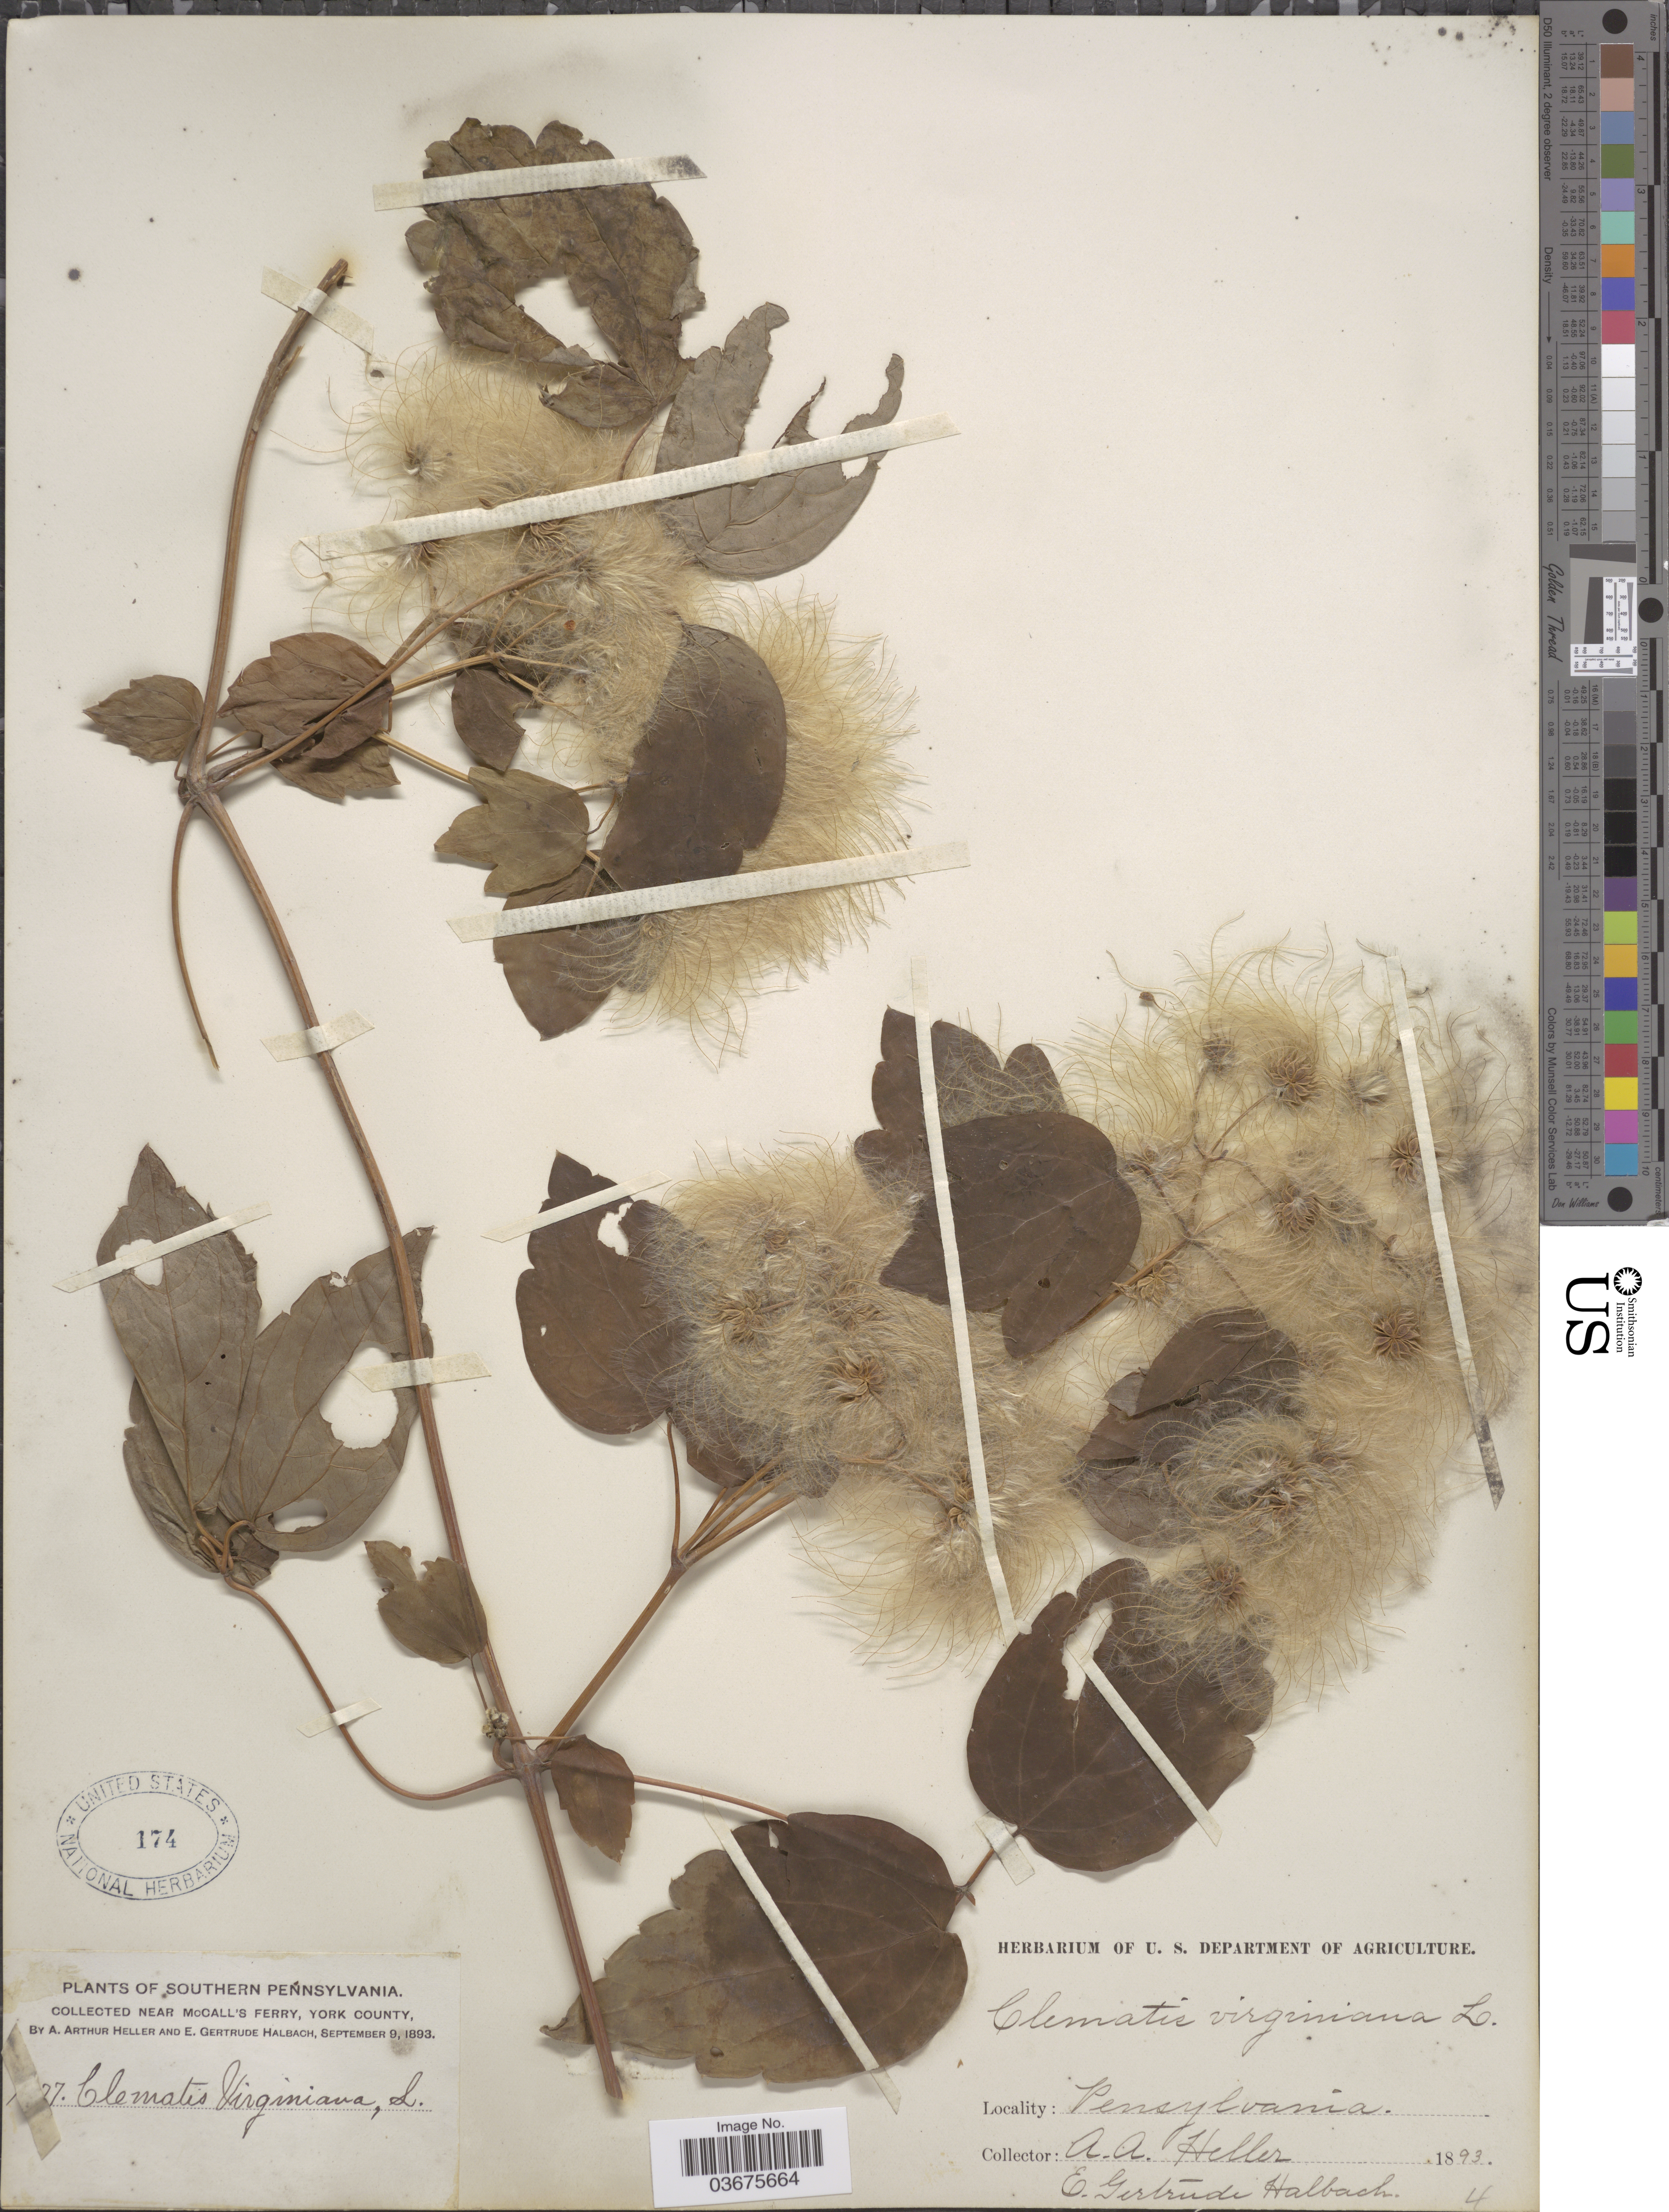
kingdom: Plantae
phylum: Tracheophyta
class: Magnoliopsida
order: Ranunculales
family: Ranunculaceae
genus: Clematis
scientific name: Clematis virginiana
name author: L.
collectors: A. A. Heller & E. G. Halbach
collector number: !7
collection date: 1893-09-09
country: United States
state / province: Pennsylvania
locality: Southern Pennsylvania. Near McCall's Ferry, York County.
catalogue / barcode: US 174